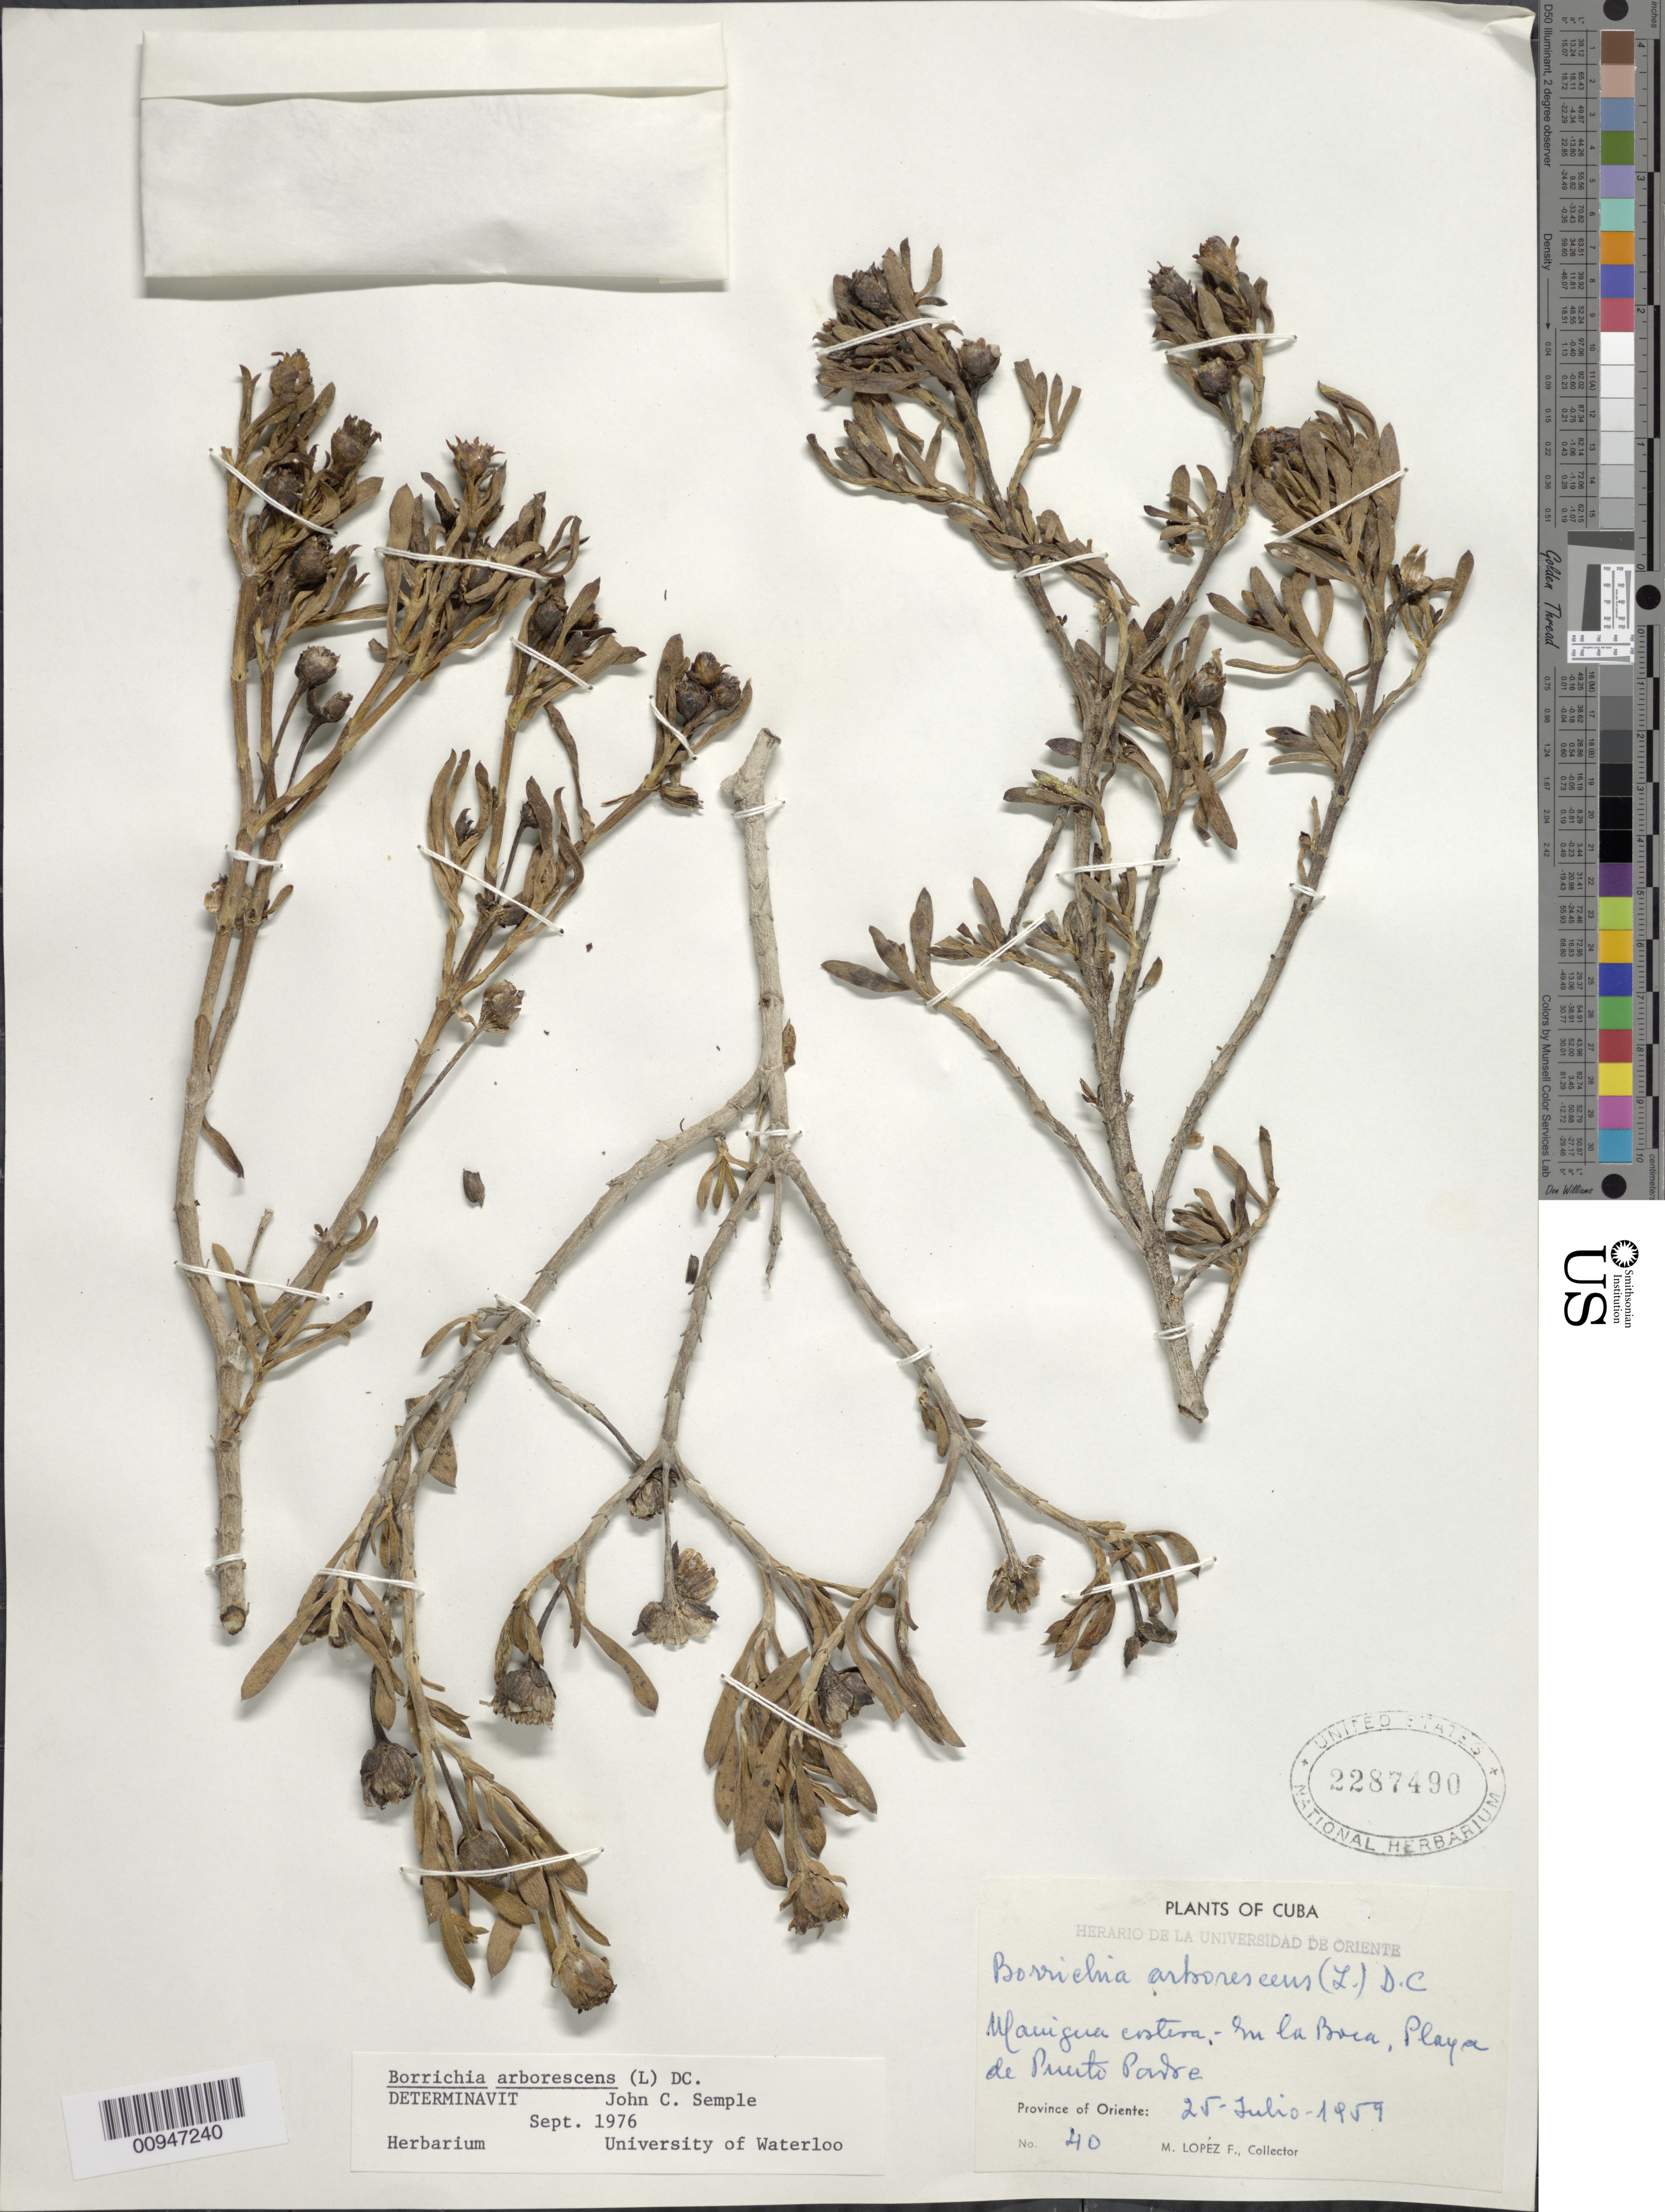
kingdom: Plantae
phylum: Tracheophyta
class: Magnoliopsida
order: Asterales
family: Asteraceae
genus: Borrichia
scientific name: Borrichia arborescens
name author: (L.) DC.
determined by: Semple, J. C.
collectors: M. López Figueiras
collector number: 40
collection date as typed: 25 Jul 1959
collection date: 1959-07-25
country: Cuba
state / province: Oriente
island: Cuba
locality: Manigua costera, alrededores de la Playa de la Boca, Puerto Padre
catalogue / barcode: US 2287490